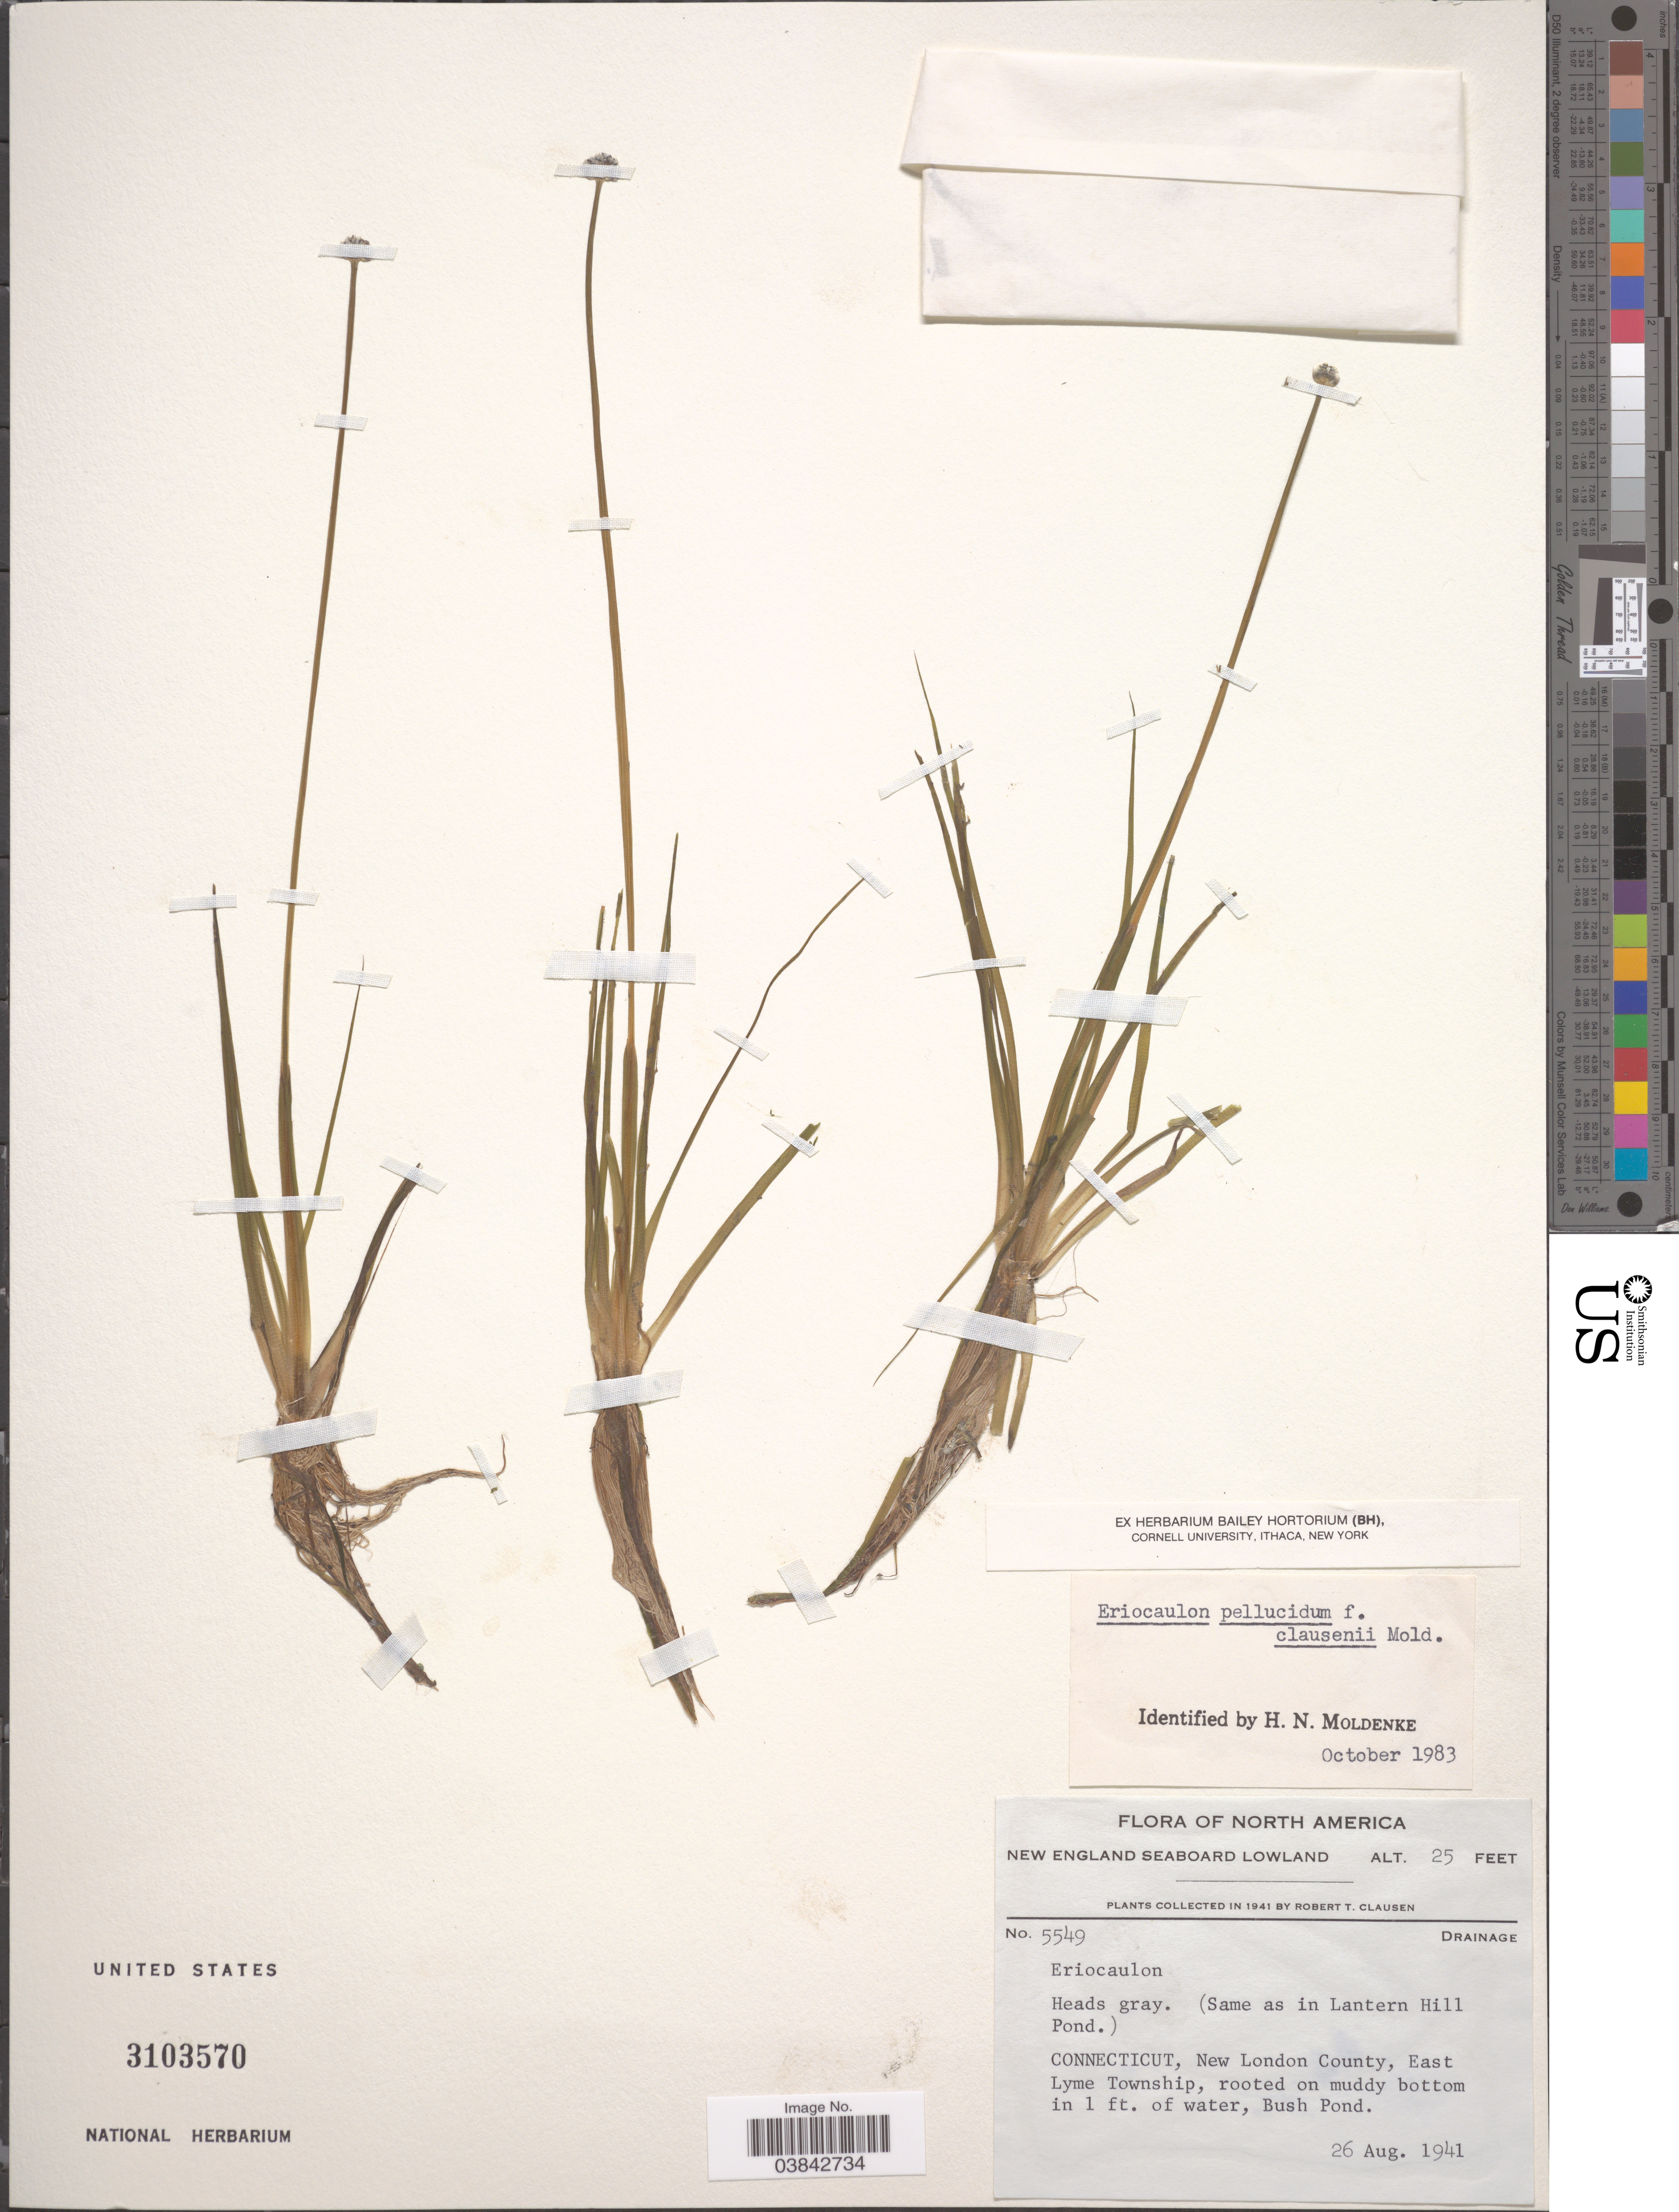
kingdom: Plantae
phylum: Tracheophyta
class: Liliopsida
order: Poales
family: Eriocaulaceae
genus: Eriocaulon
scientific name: Eriocaulon aquaticum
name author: (Hill) Druce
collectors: R. T. Clausen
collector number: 5549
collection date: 1941-08-26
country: United States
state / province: Connecticut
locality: New London County, East Lyme Township.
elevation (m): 8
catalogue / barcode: US 3103570